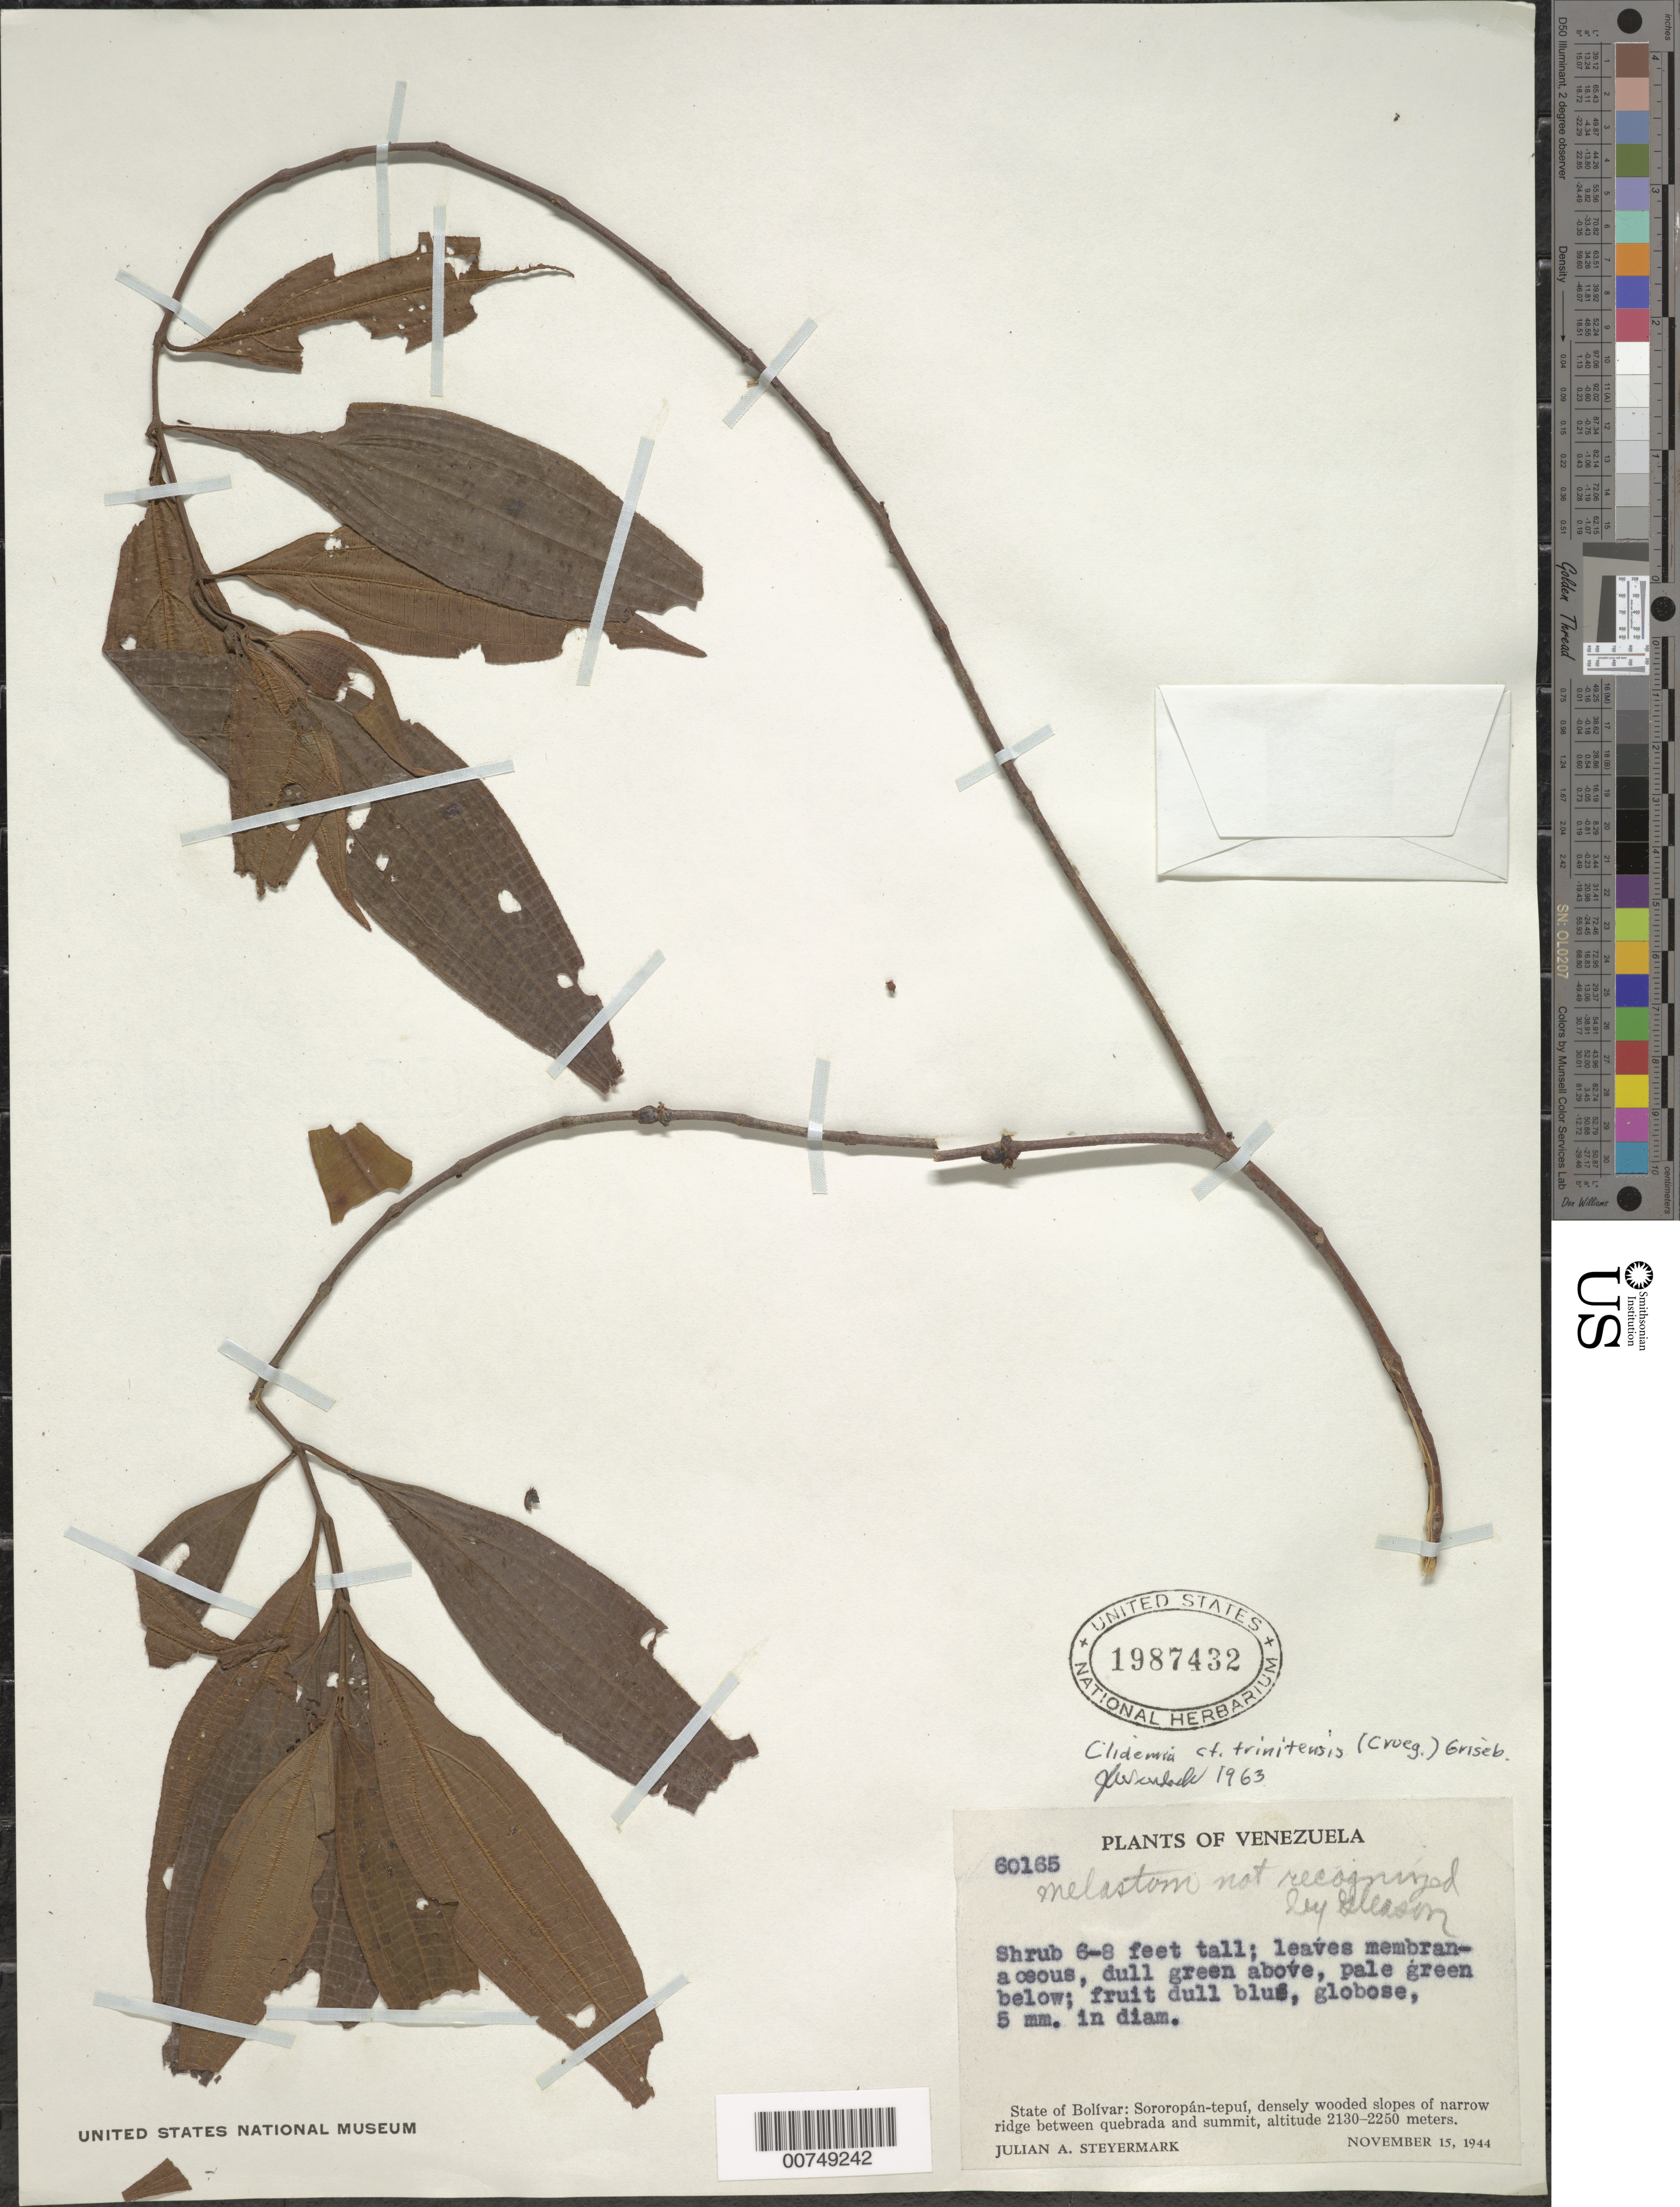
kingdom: Plantae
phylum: Tracheophyta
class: Magnoliopsida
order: Myrtales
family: Melastomataceae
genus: Clidemia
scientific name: Clidemia trinitensis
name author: (Crueg.) Griseb.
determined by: Wurdack, John J., (US), US (UNITED STATES)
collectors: J. Steyermark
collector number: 60165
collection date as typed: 15-Nov-44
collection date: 1944-11-15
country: Venezuela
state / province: Bolívar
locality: Sororopán-tepuí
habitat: Densely wooded slopes of narrow ridge between quebrada and summit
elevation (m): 2130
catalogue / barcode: US 1987432